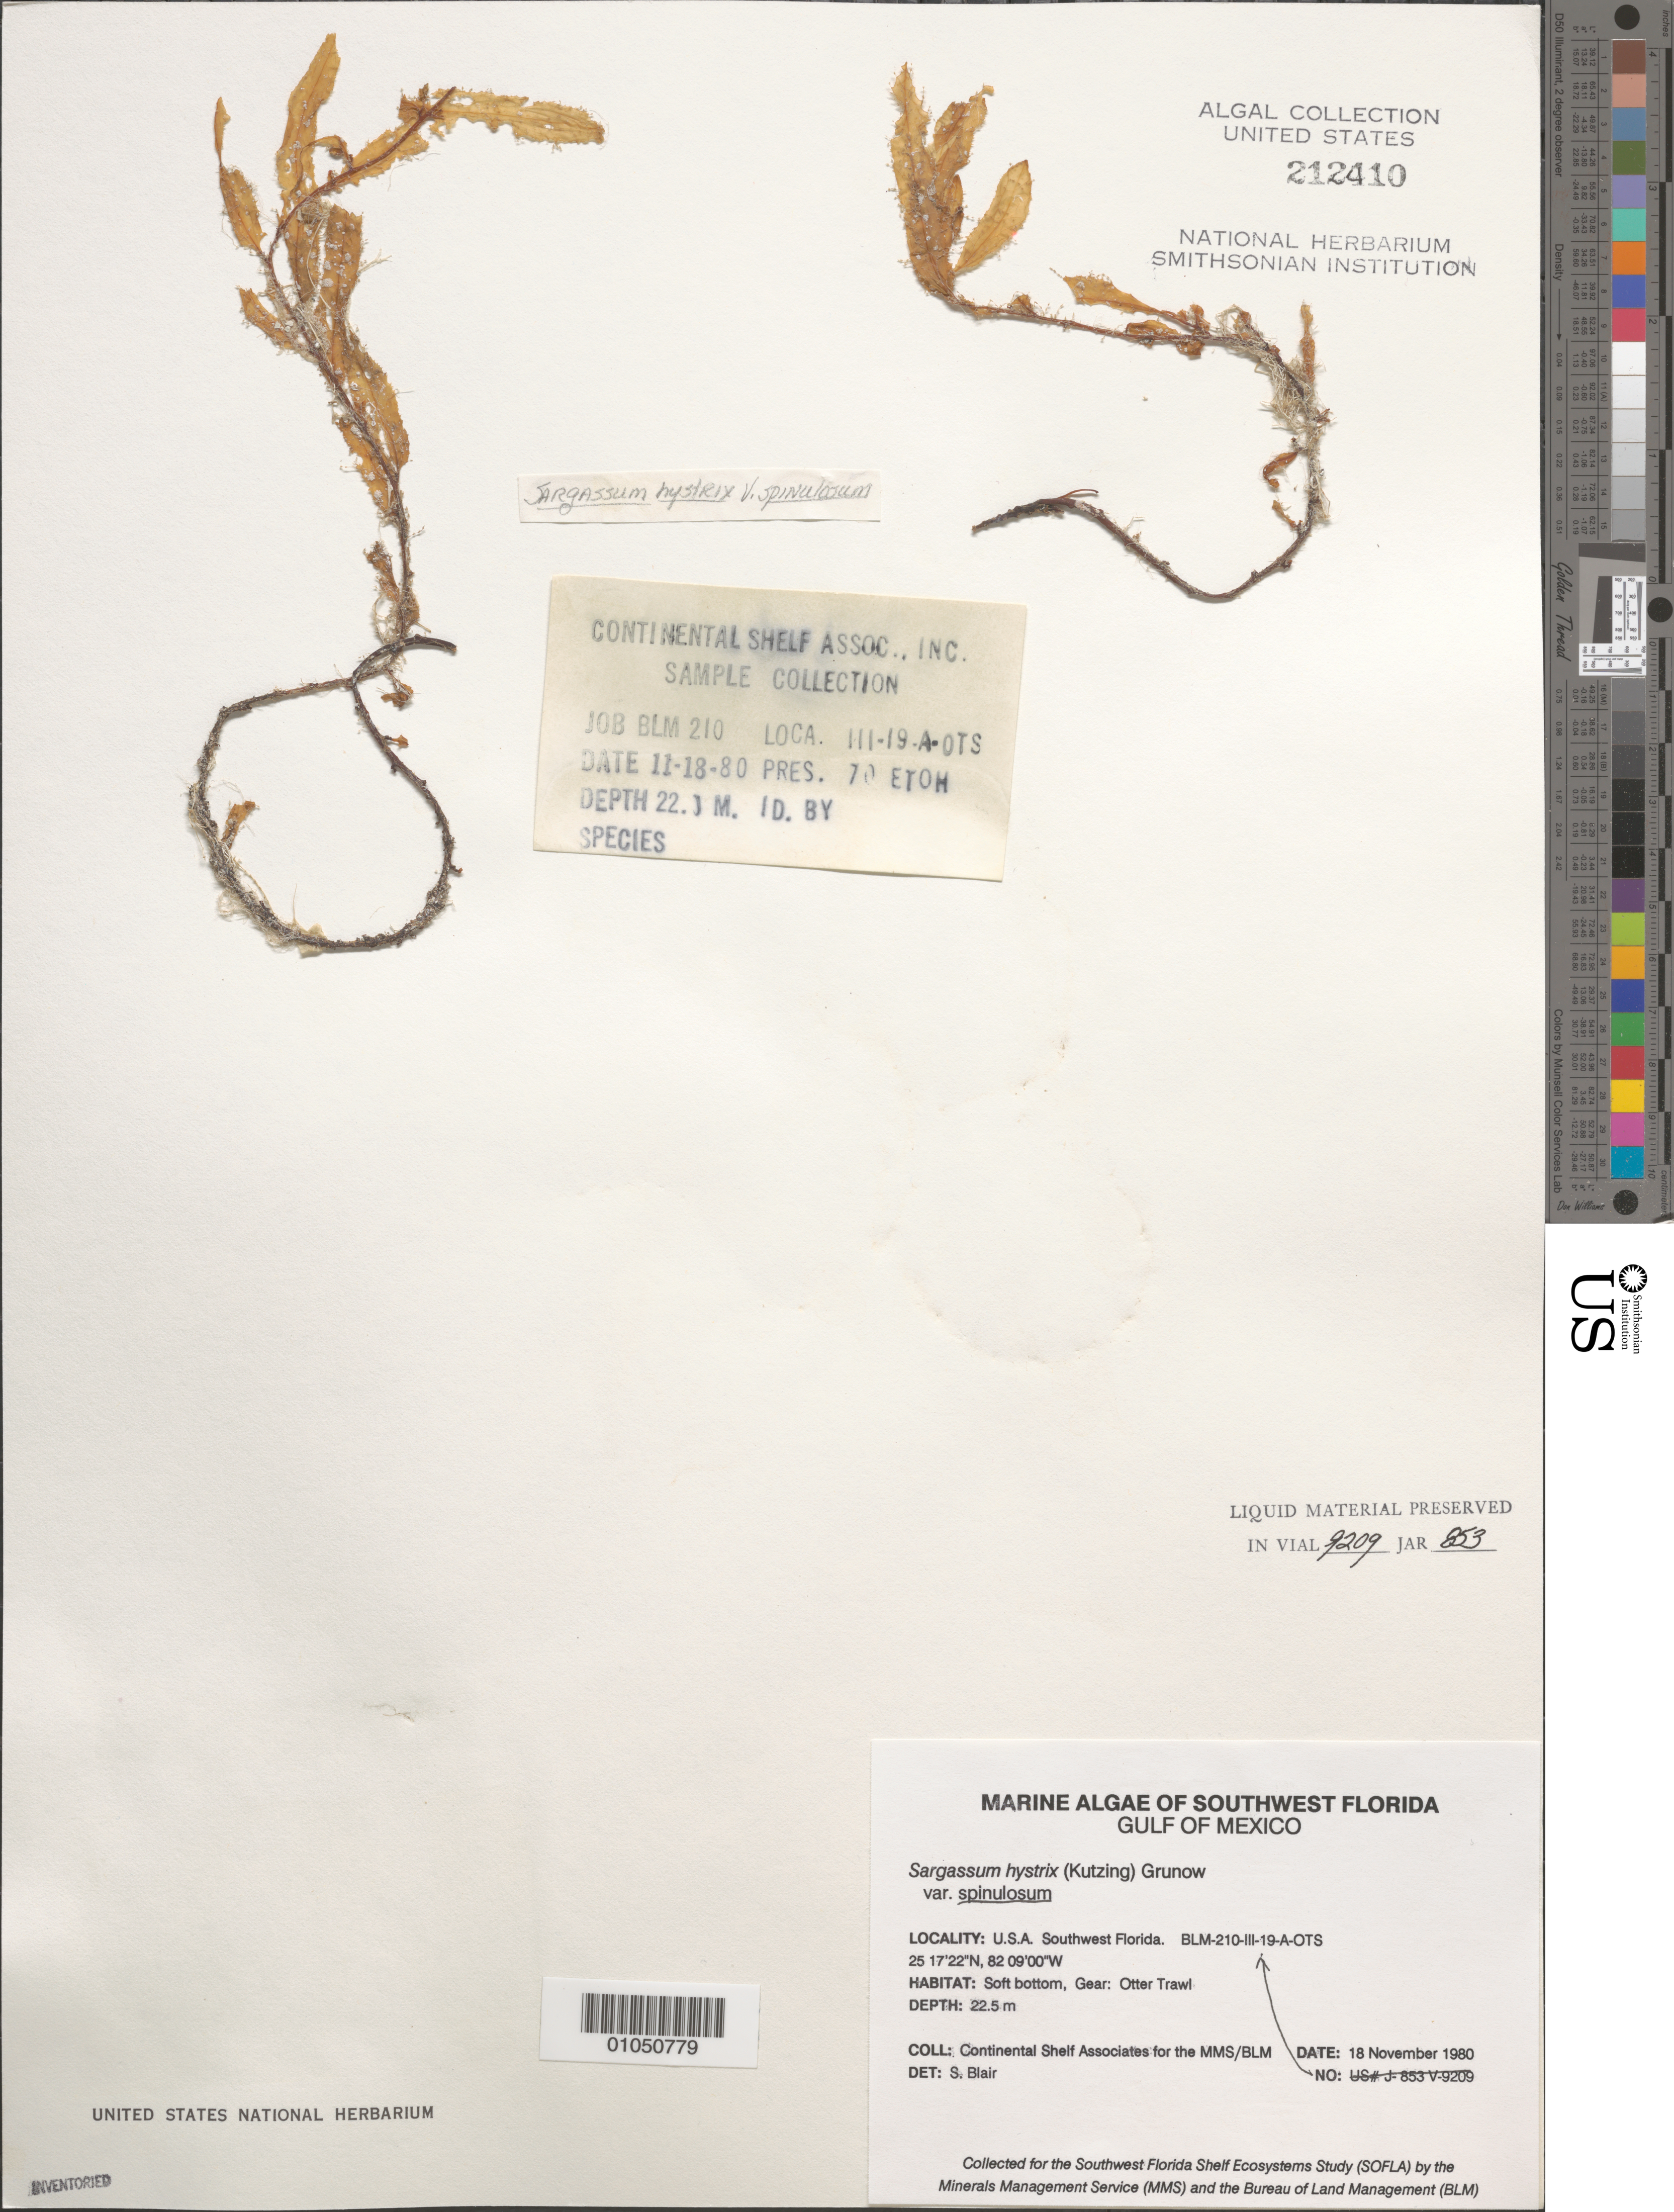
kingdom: Chromista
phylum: Ochrophyta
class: Phaeophyceae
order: Fucales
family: Sargassaceae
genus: Sargassum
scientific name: Sargassum hystrix var. spinulosum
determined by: Blair, S. M.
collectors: Continental Shelf Associates for the MMS/BLM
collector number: BLM-210-III-19-A-OTS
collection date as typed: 18 Nov 1980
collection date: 1980-11-18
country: United States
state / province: Florida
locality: Gulf of Mexico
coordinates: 25 17'22"N, 82 09'00"W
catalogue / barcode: US 212410